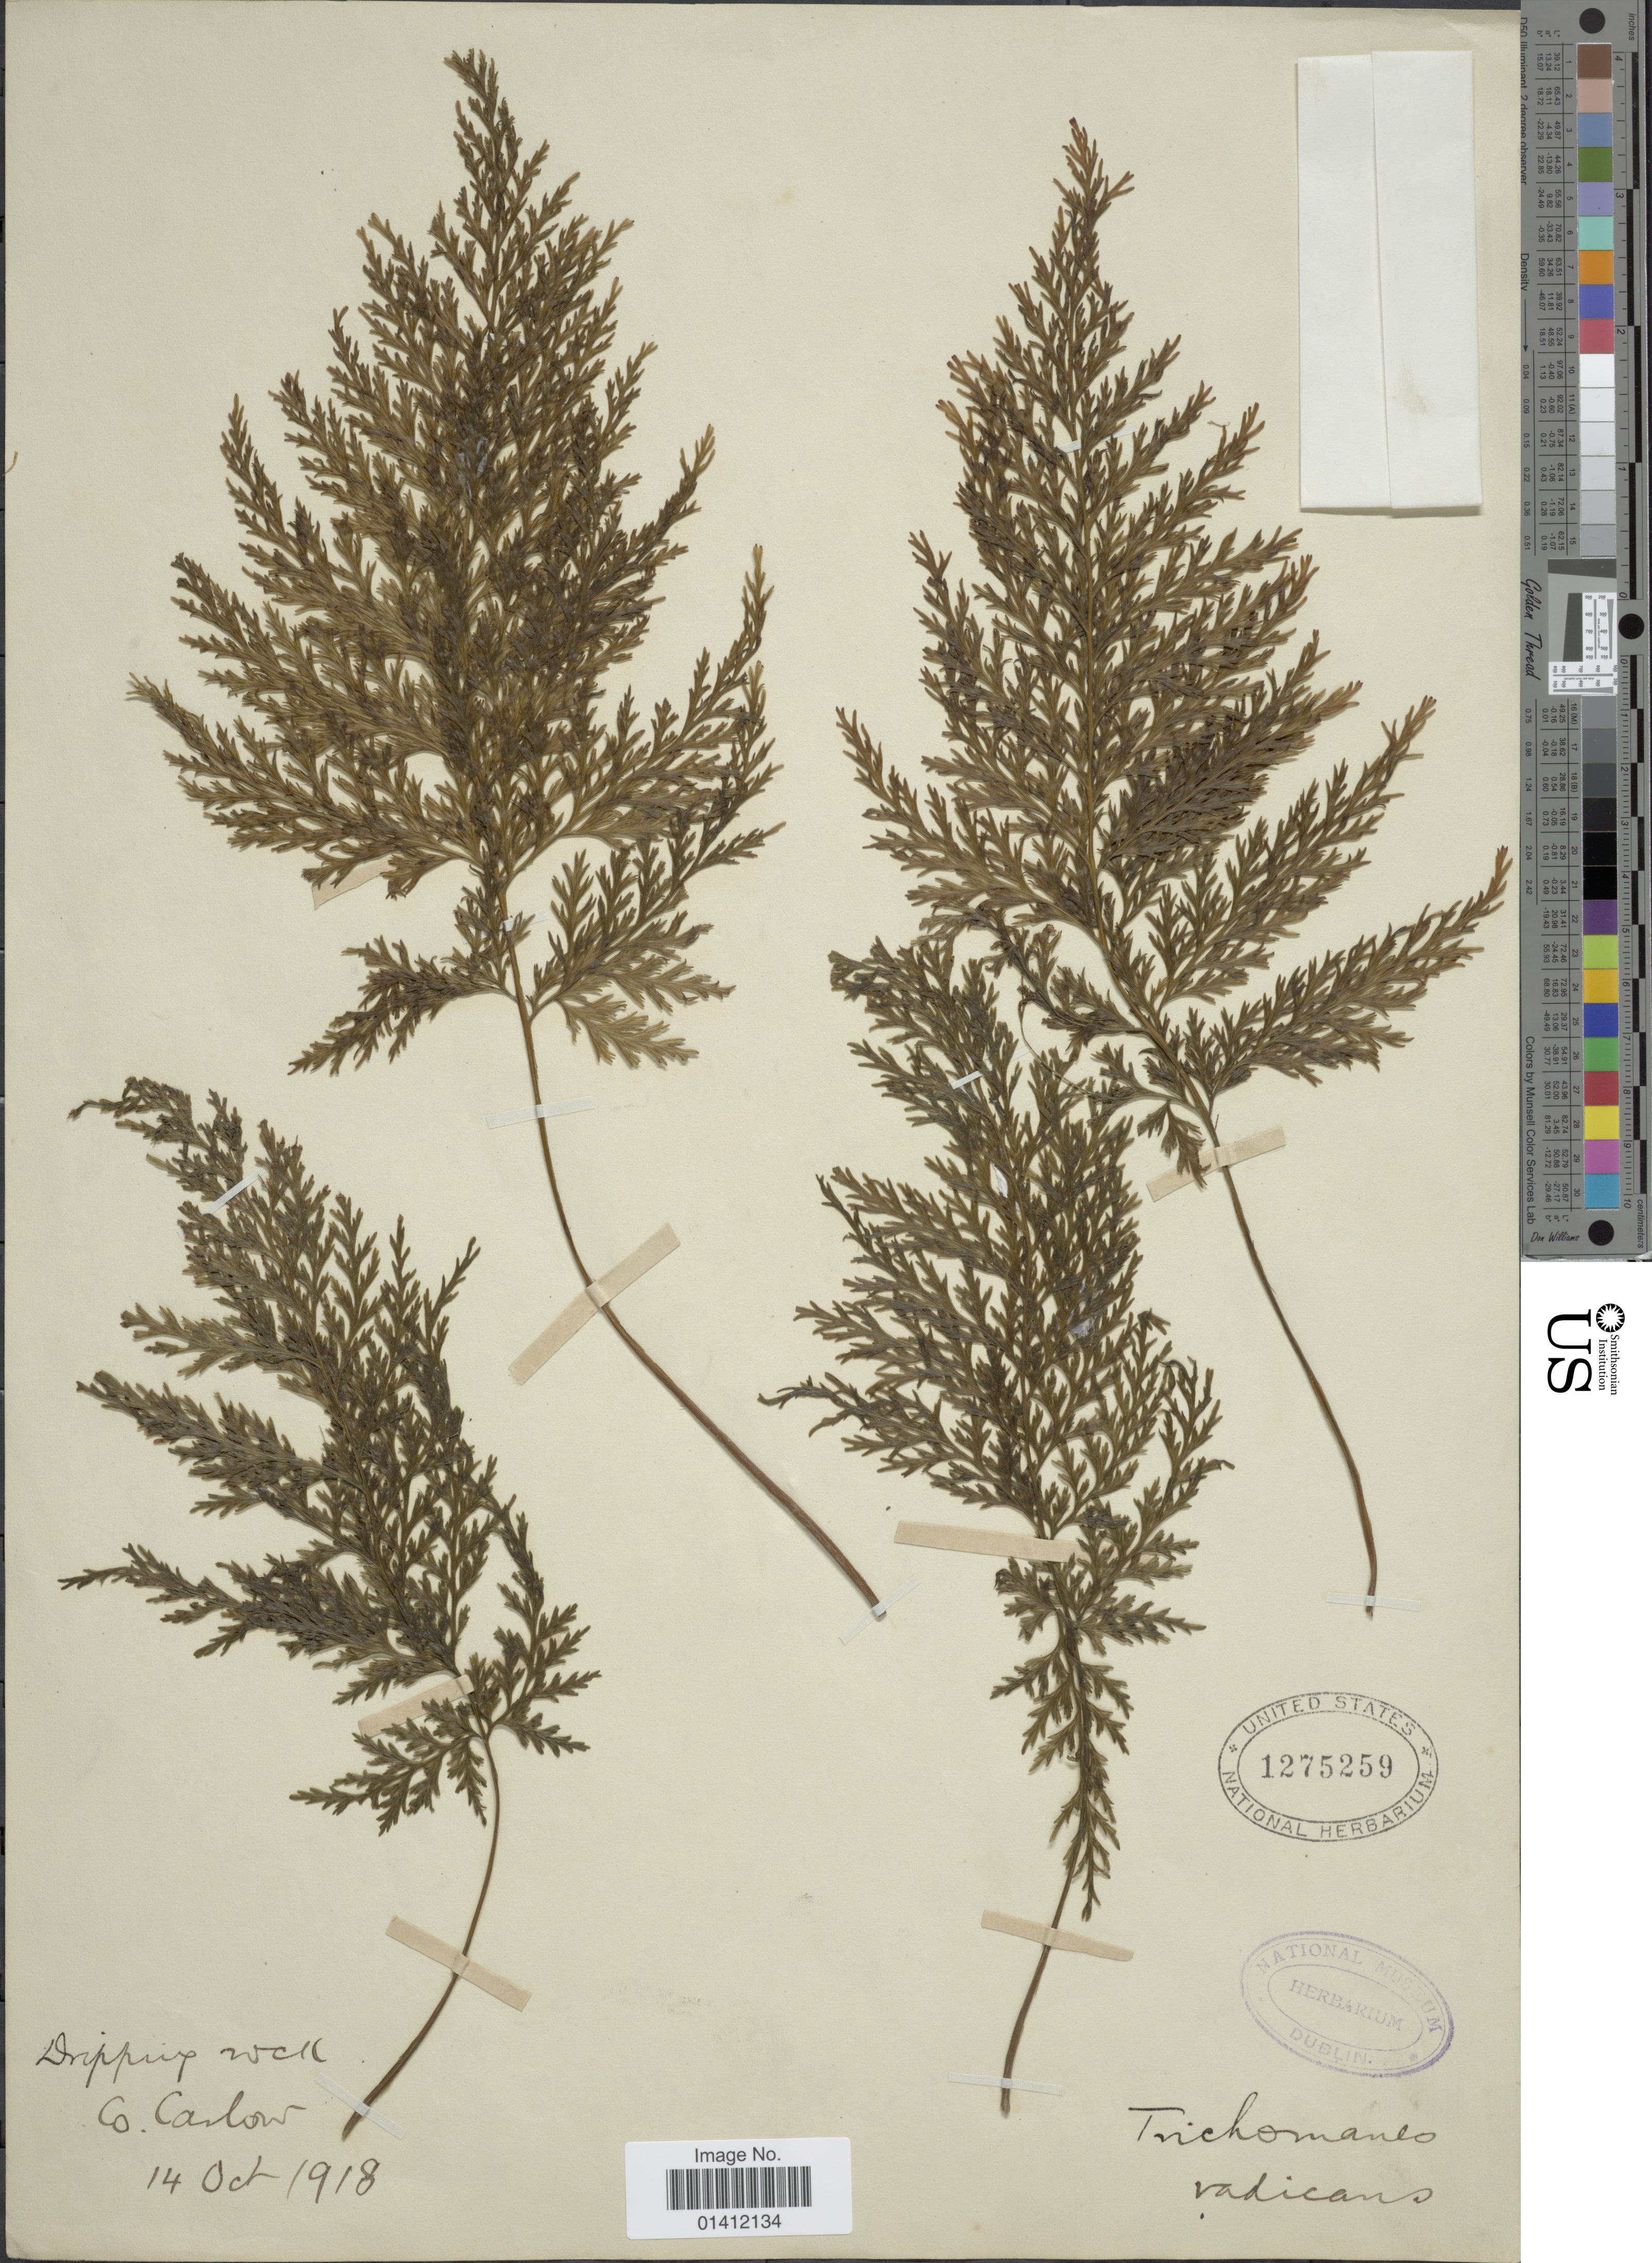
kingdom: Plantae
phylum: Tracheophyta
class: Polypodiopsida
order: Hymenophyllales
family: Hymenophyllaceae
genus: Vandenboschia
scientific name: Vandenboschia speciosa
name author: (Willd.) G. Kunkel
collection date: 1918-10-14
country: Ireland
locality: Co. Carlow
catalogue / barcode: US 1275259